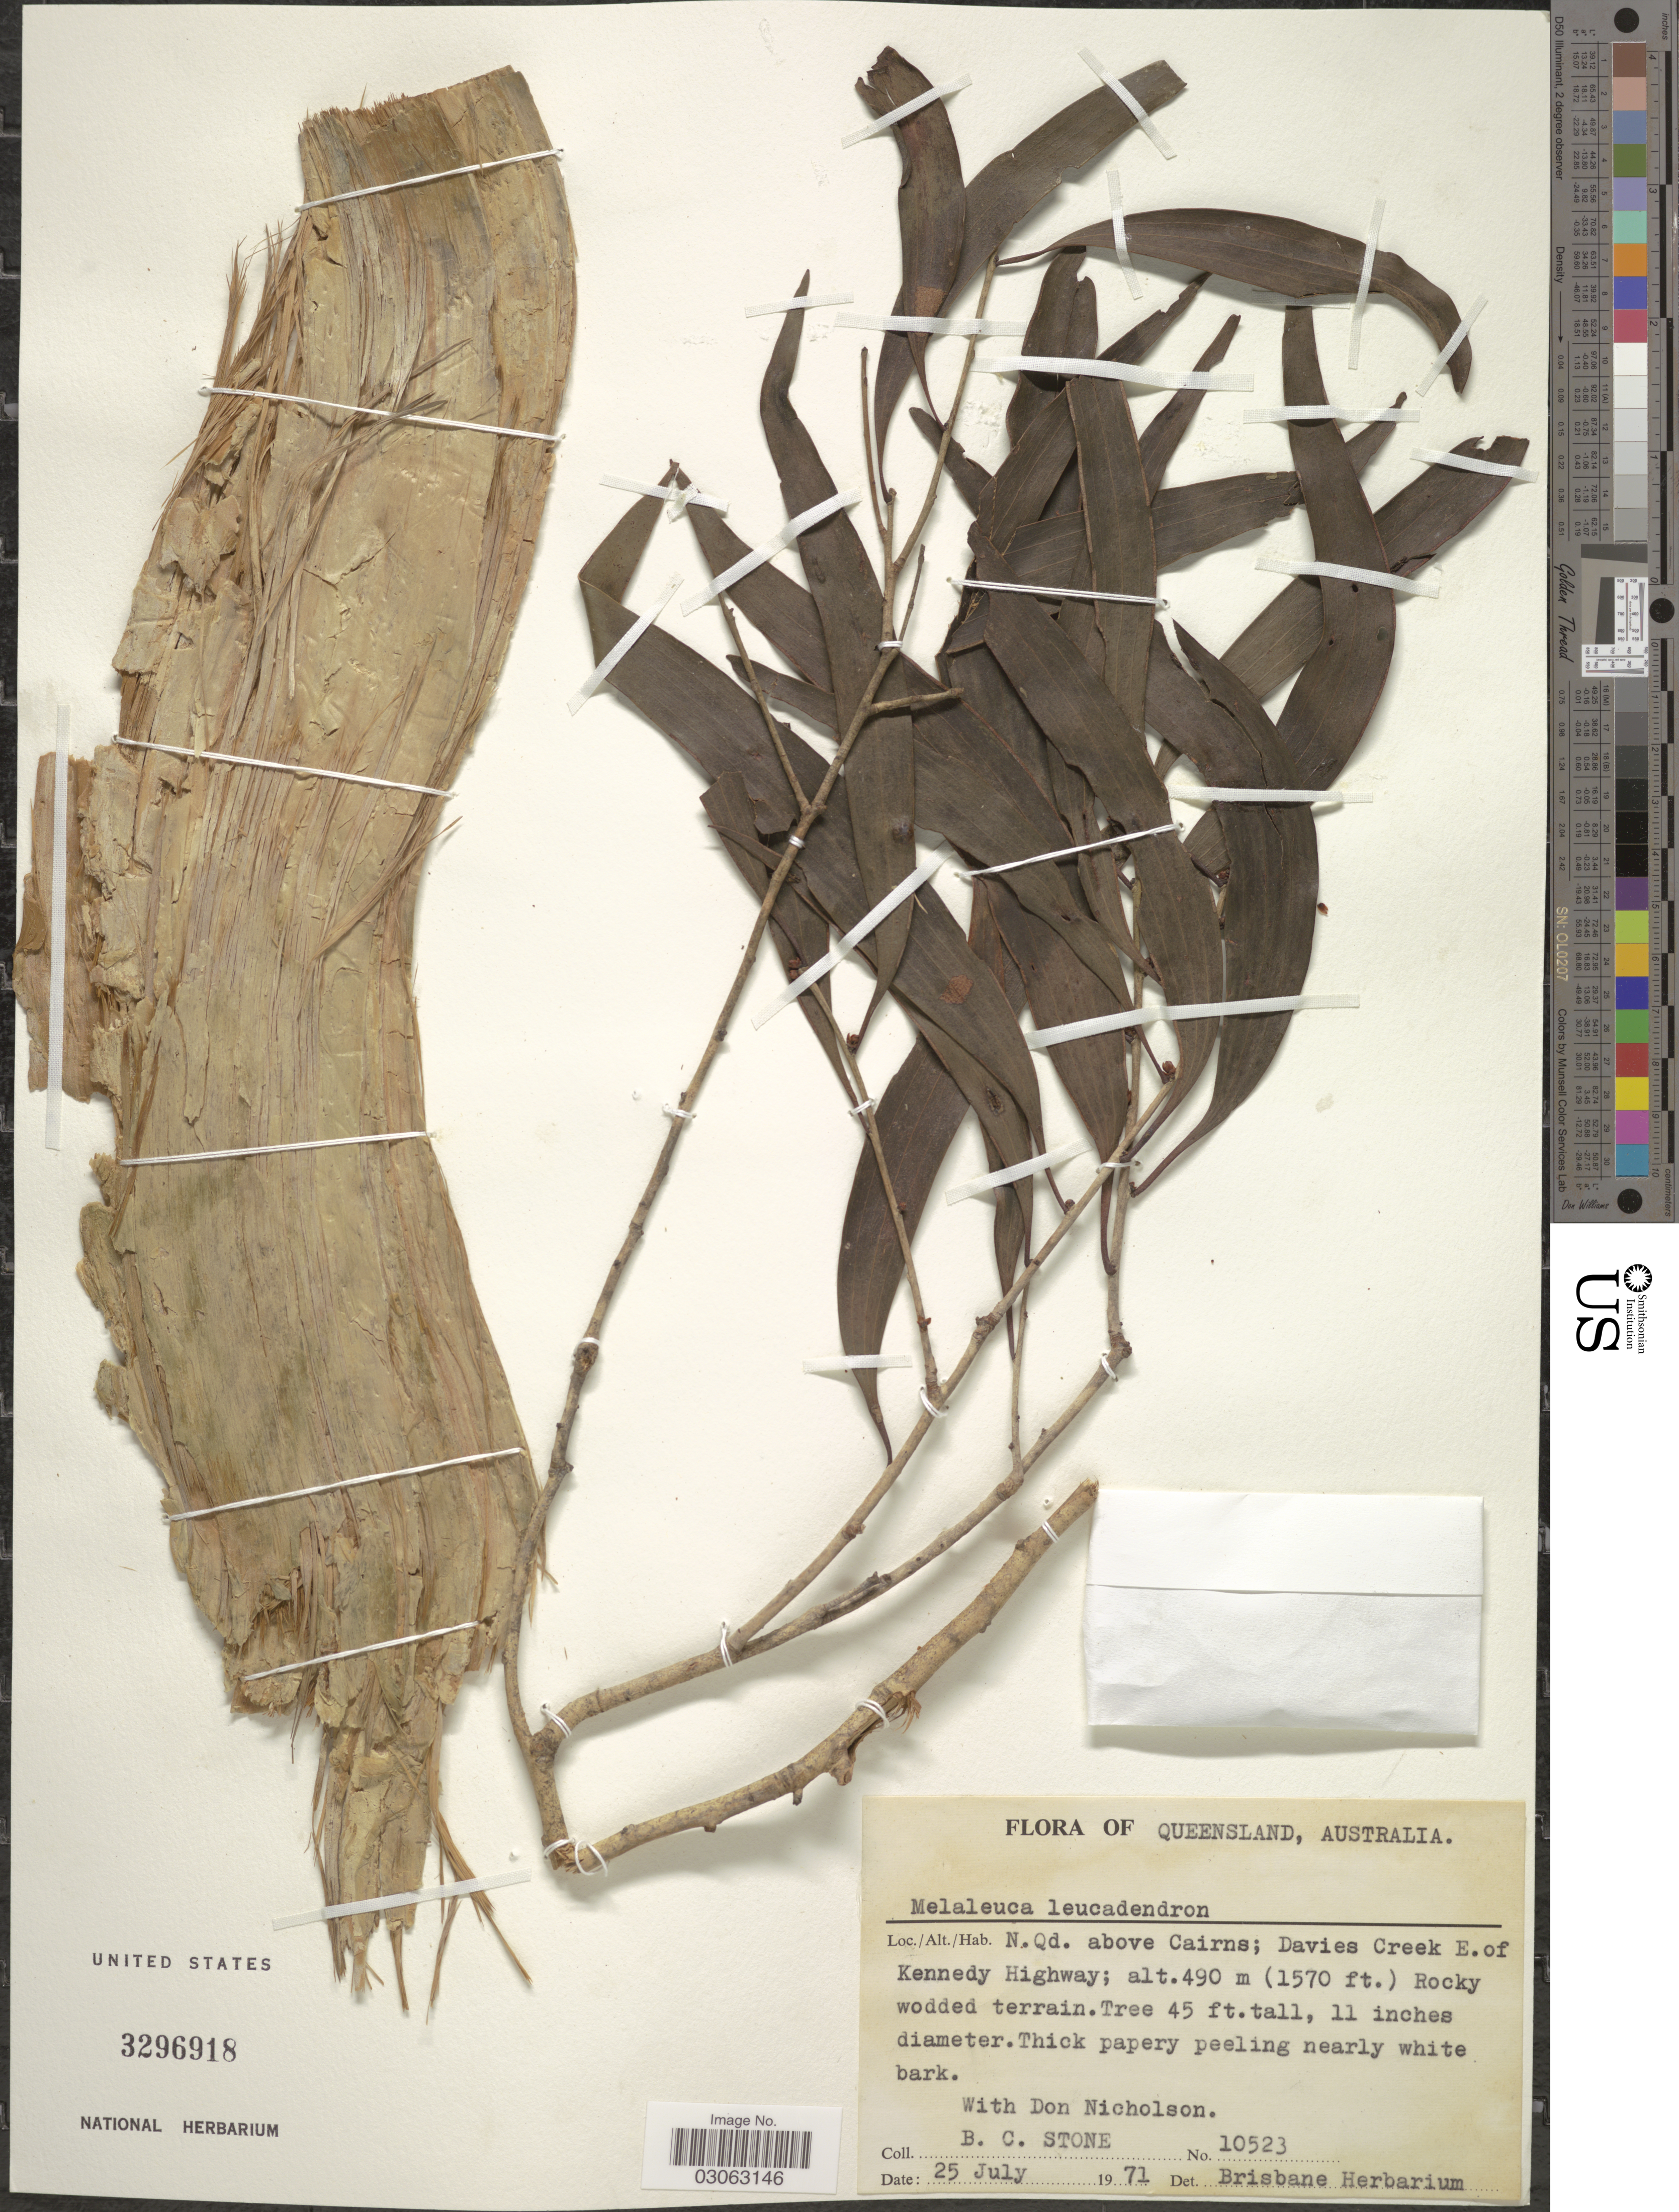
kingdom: Plantae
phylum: Tracheophyta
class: Magnoliopsida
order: Myrtales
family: Myrtaceae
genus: Melaleuca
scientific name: Melaleuca leucadendra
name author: (L.) L.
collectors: B. C. Stone & D. Nicholson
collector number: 10523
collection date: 1971-07-25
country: Australia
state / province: Queensland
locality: N. Qd. above Cairns; Davies Creek E. of Kennedy Highway.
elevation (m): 490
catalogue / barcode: US 3296918